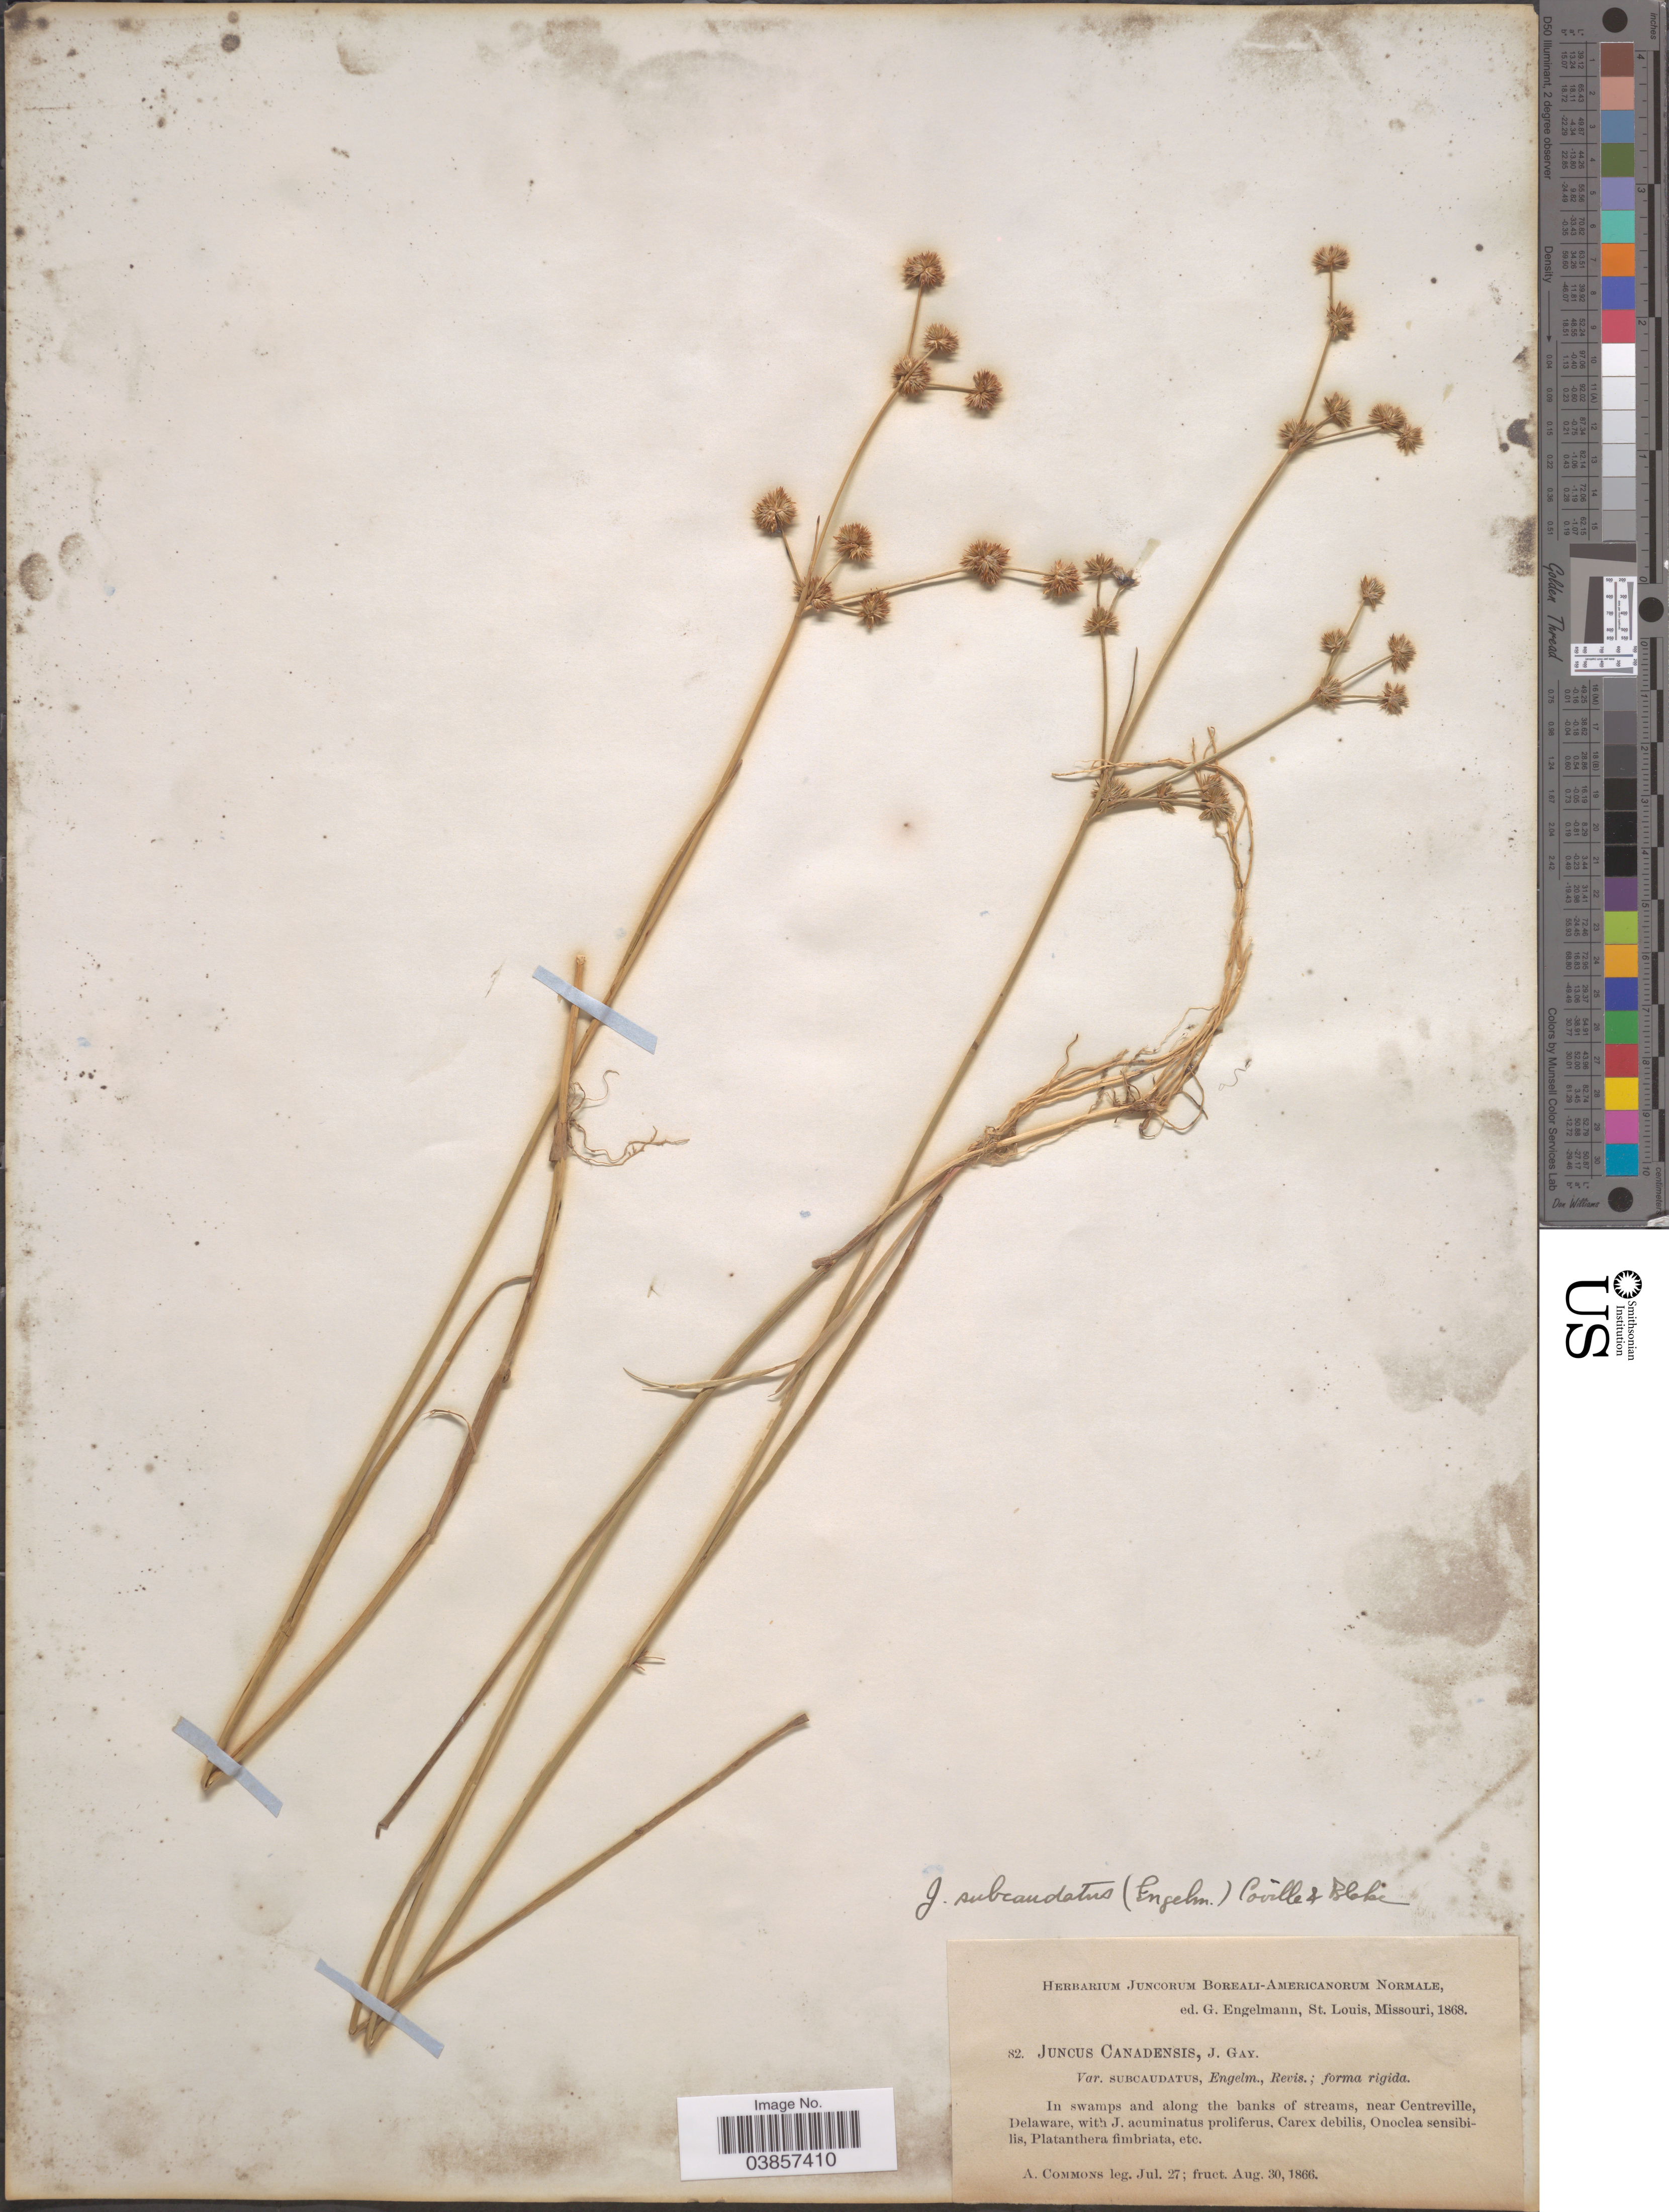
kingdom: Plantae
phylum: Tracheophyta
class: Liliopsida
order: Poales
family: Juncaceae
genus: Juncus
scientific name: Juncus subcaudatus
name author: (Engelm. ex A. Gray) Coville & S.F. Blake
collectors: A. Commons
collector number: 82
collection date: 1866-07-27/1866-08-30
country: United States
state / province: Delaware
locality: In swamps and along the banks of streams, near Centreville.